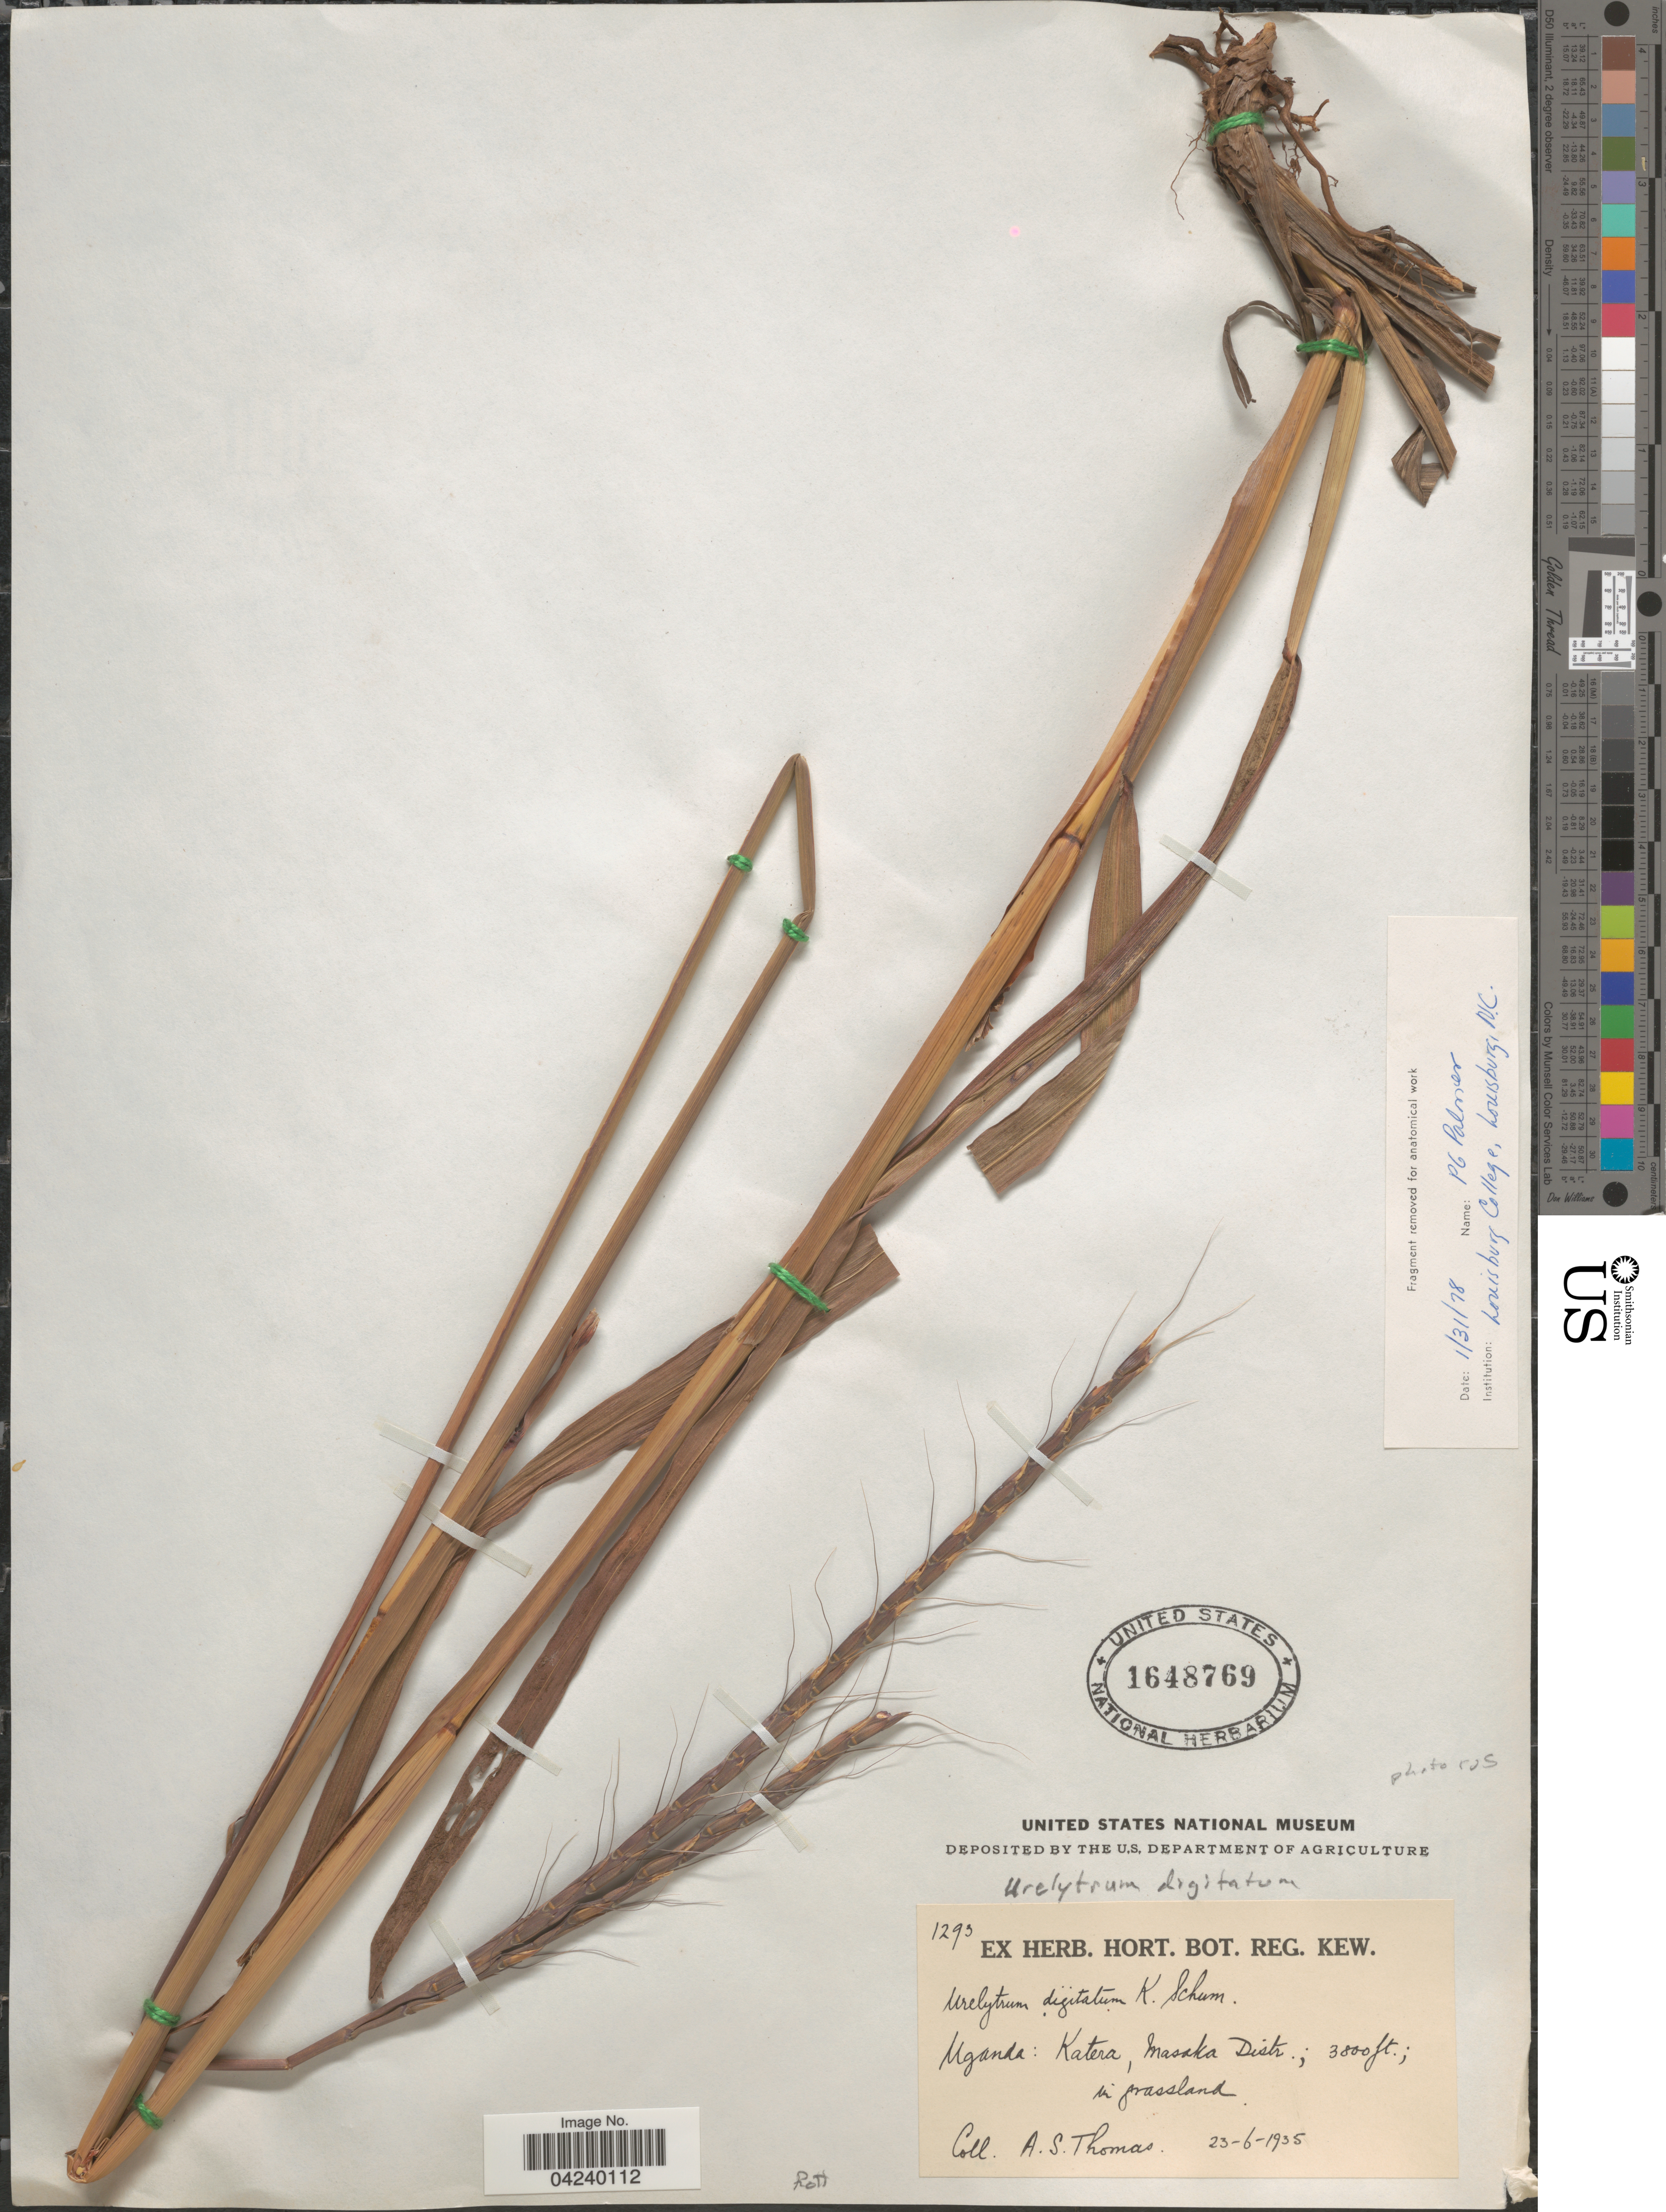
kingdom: Plantae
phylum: Tracheophyta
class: Liliopsida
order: Poales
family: Poaceae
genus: Urelytrum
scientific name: Urelytrum digitatum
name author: K. Schum.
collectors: A. Thomas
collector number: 1293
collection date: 1935-06-23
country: Uganda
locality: Katera, Masaka Distr.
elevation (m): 1158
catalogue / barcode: US 1648769